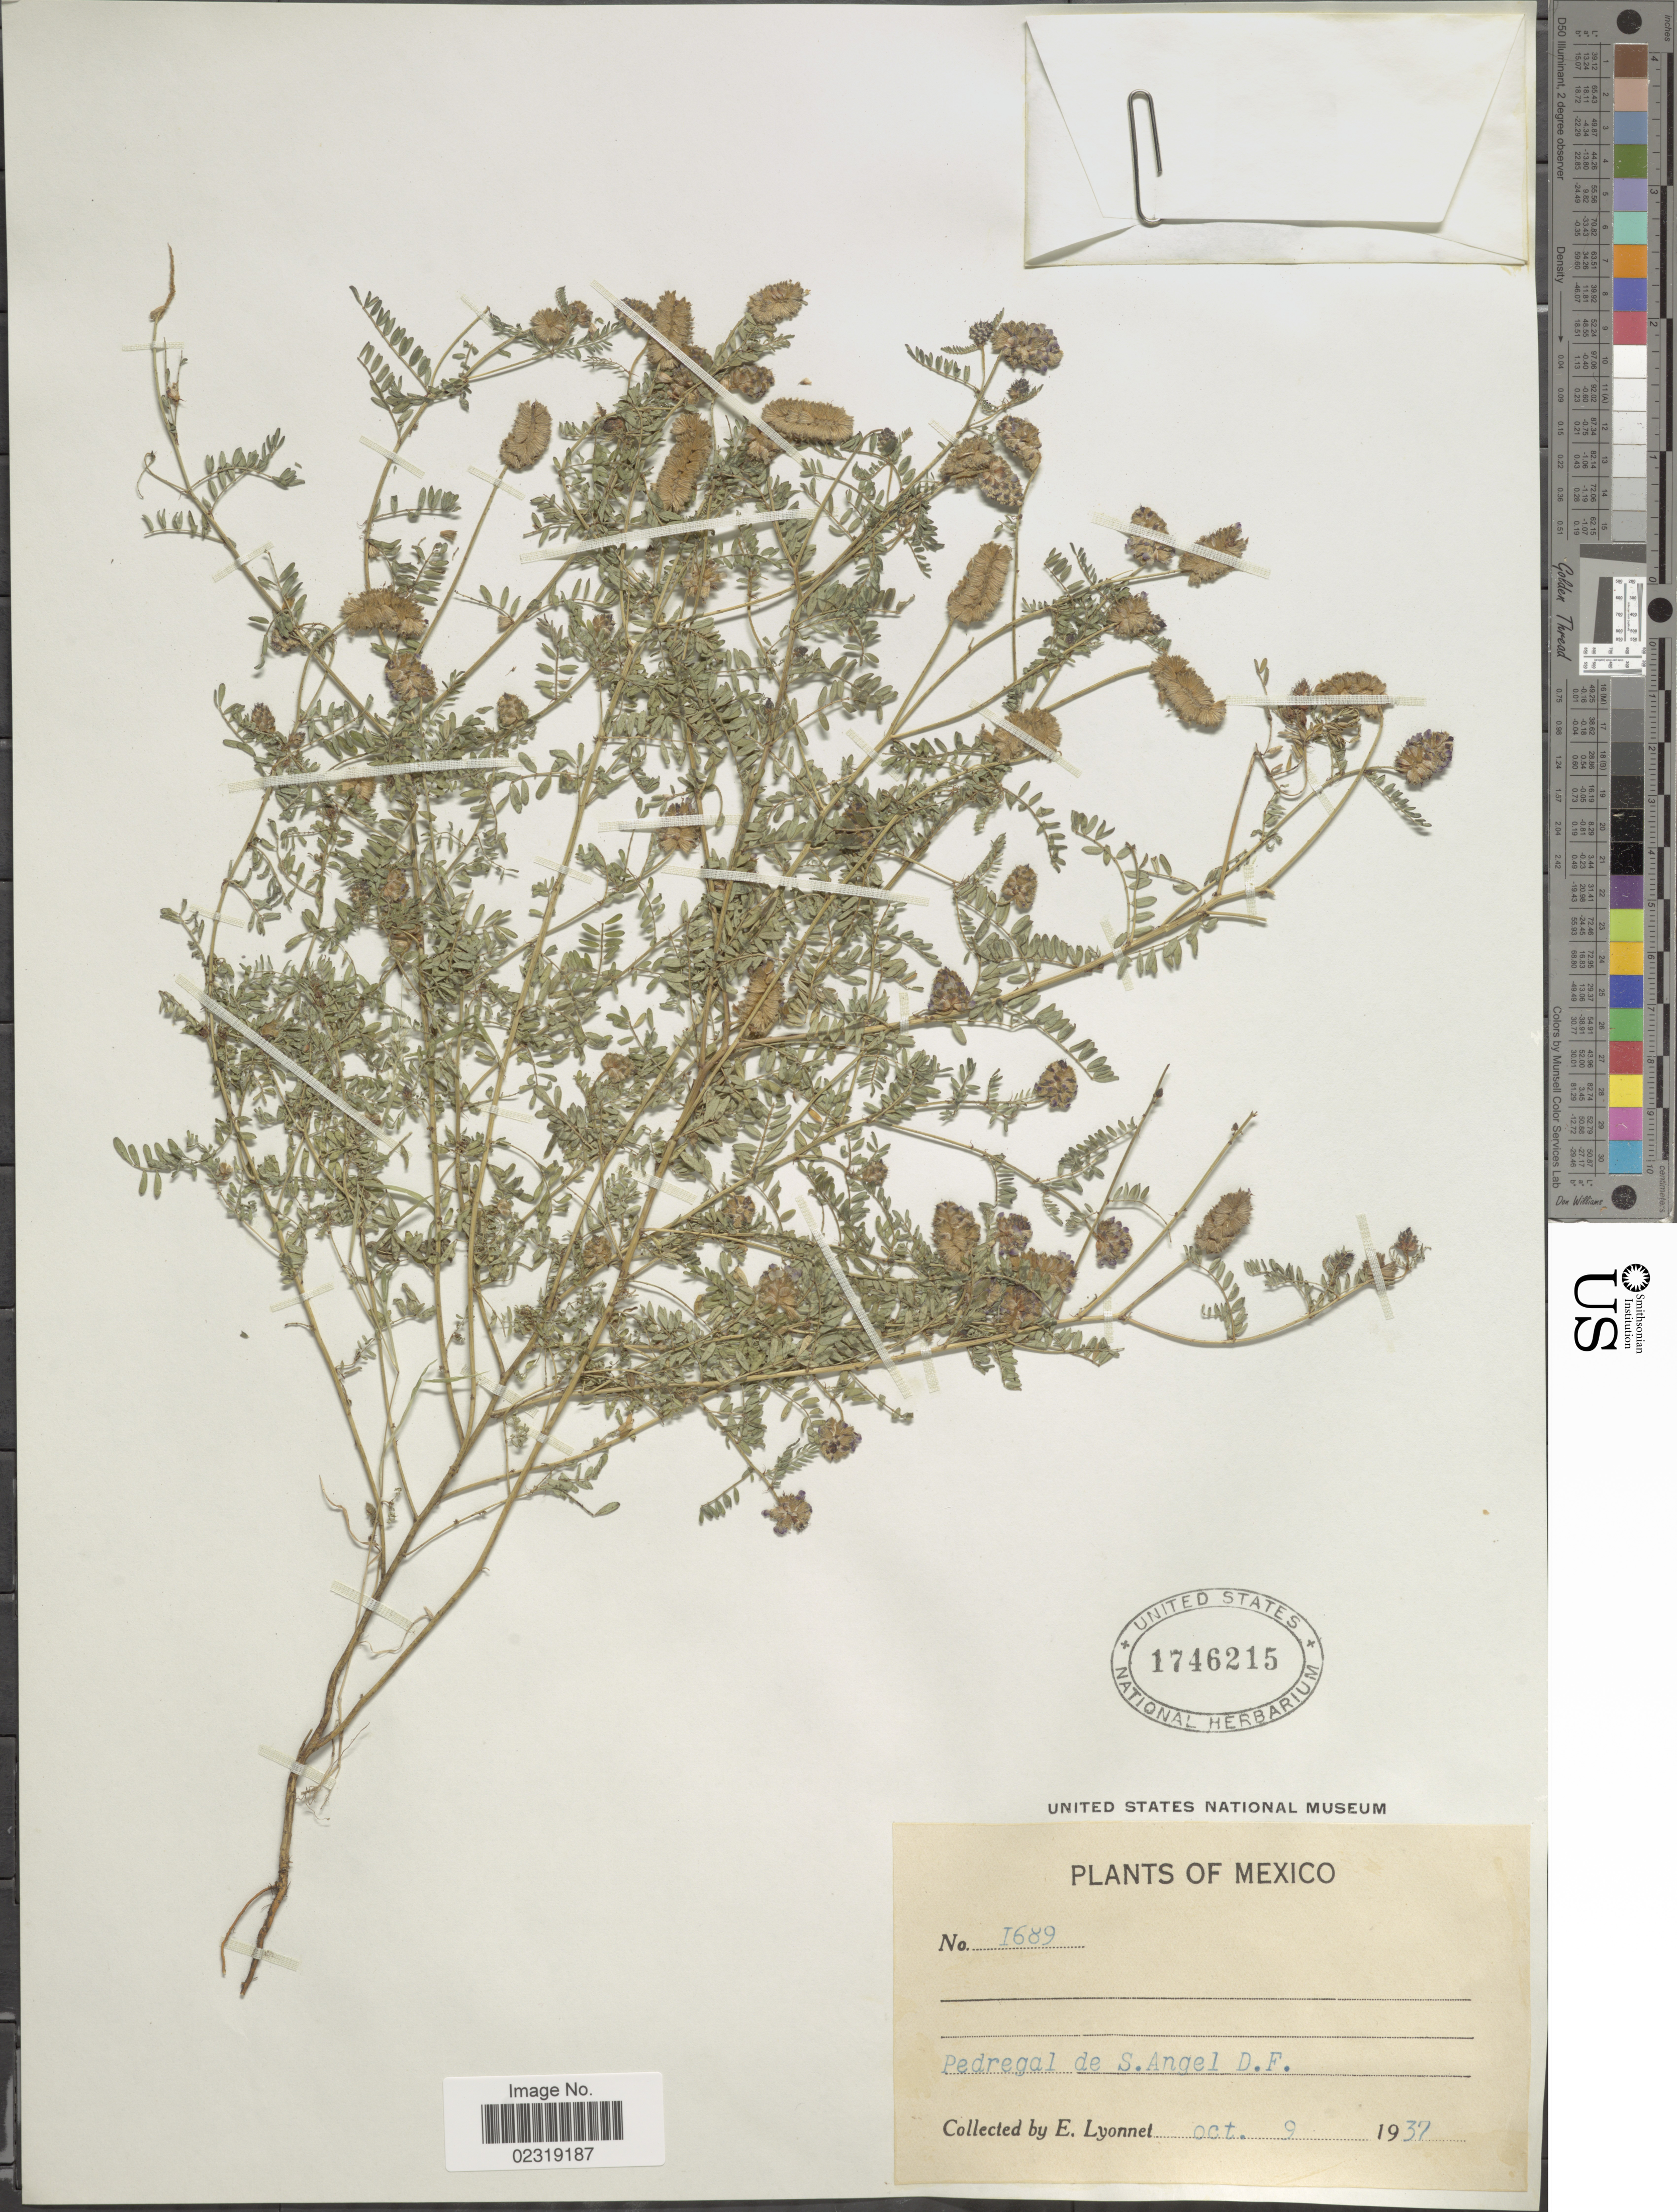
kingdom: Plantae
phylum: Tracheophyta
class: Magnoliopsida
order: Fabales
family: Fabaceae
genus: Dalea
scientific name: Dalea foliolosa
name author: (Aiton) Barneby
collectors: E. Lyonnet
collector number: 1689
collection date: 1937-10-09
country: Mexico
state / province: Distrito Federal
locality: Pedregal de S. Angel. D.F.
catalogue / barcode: US 1746215